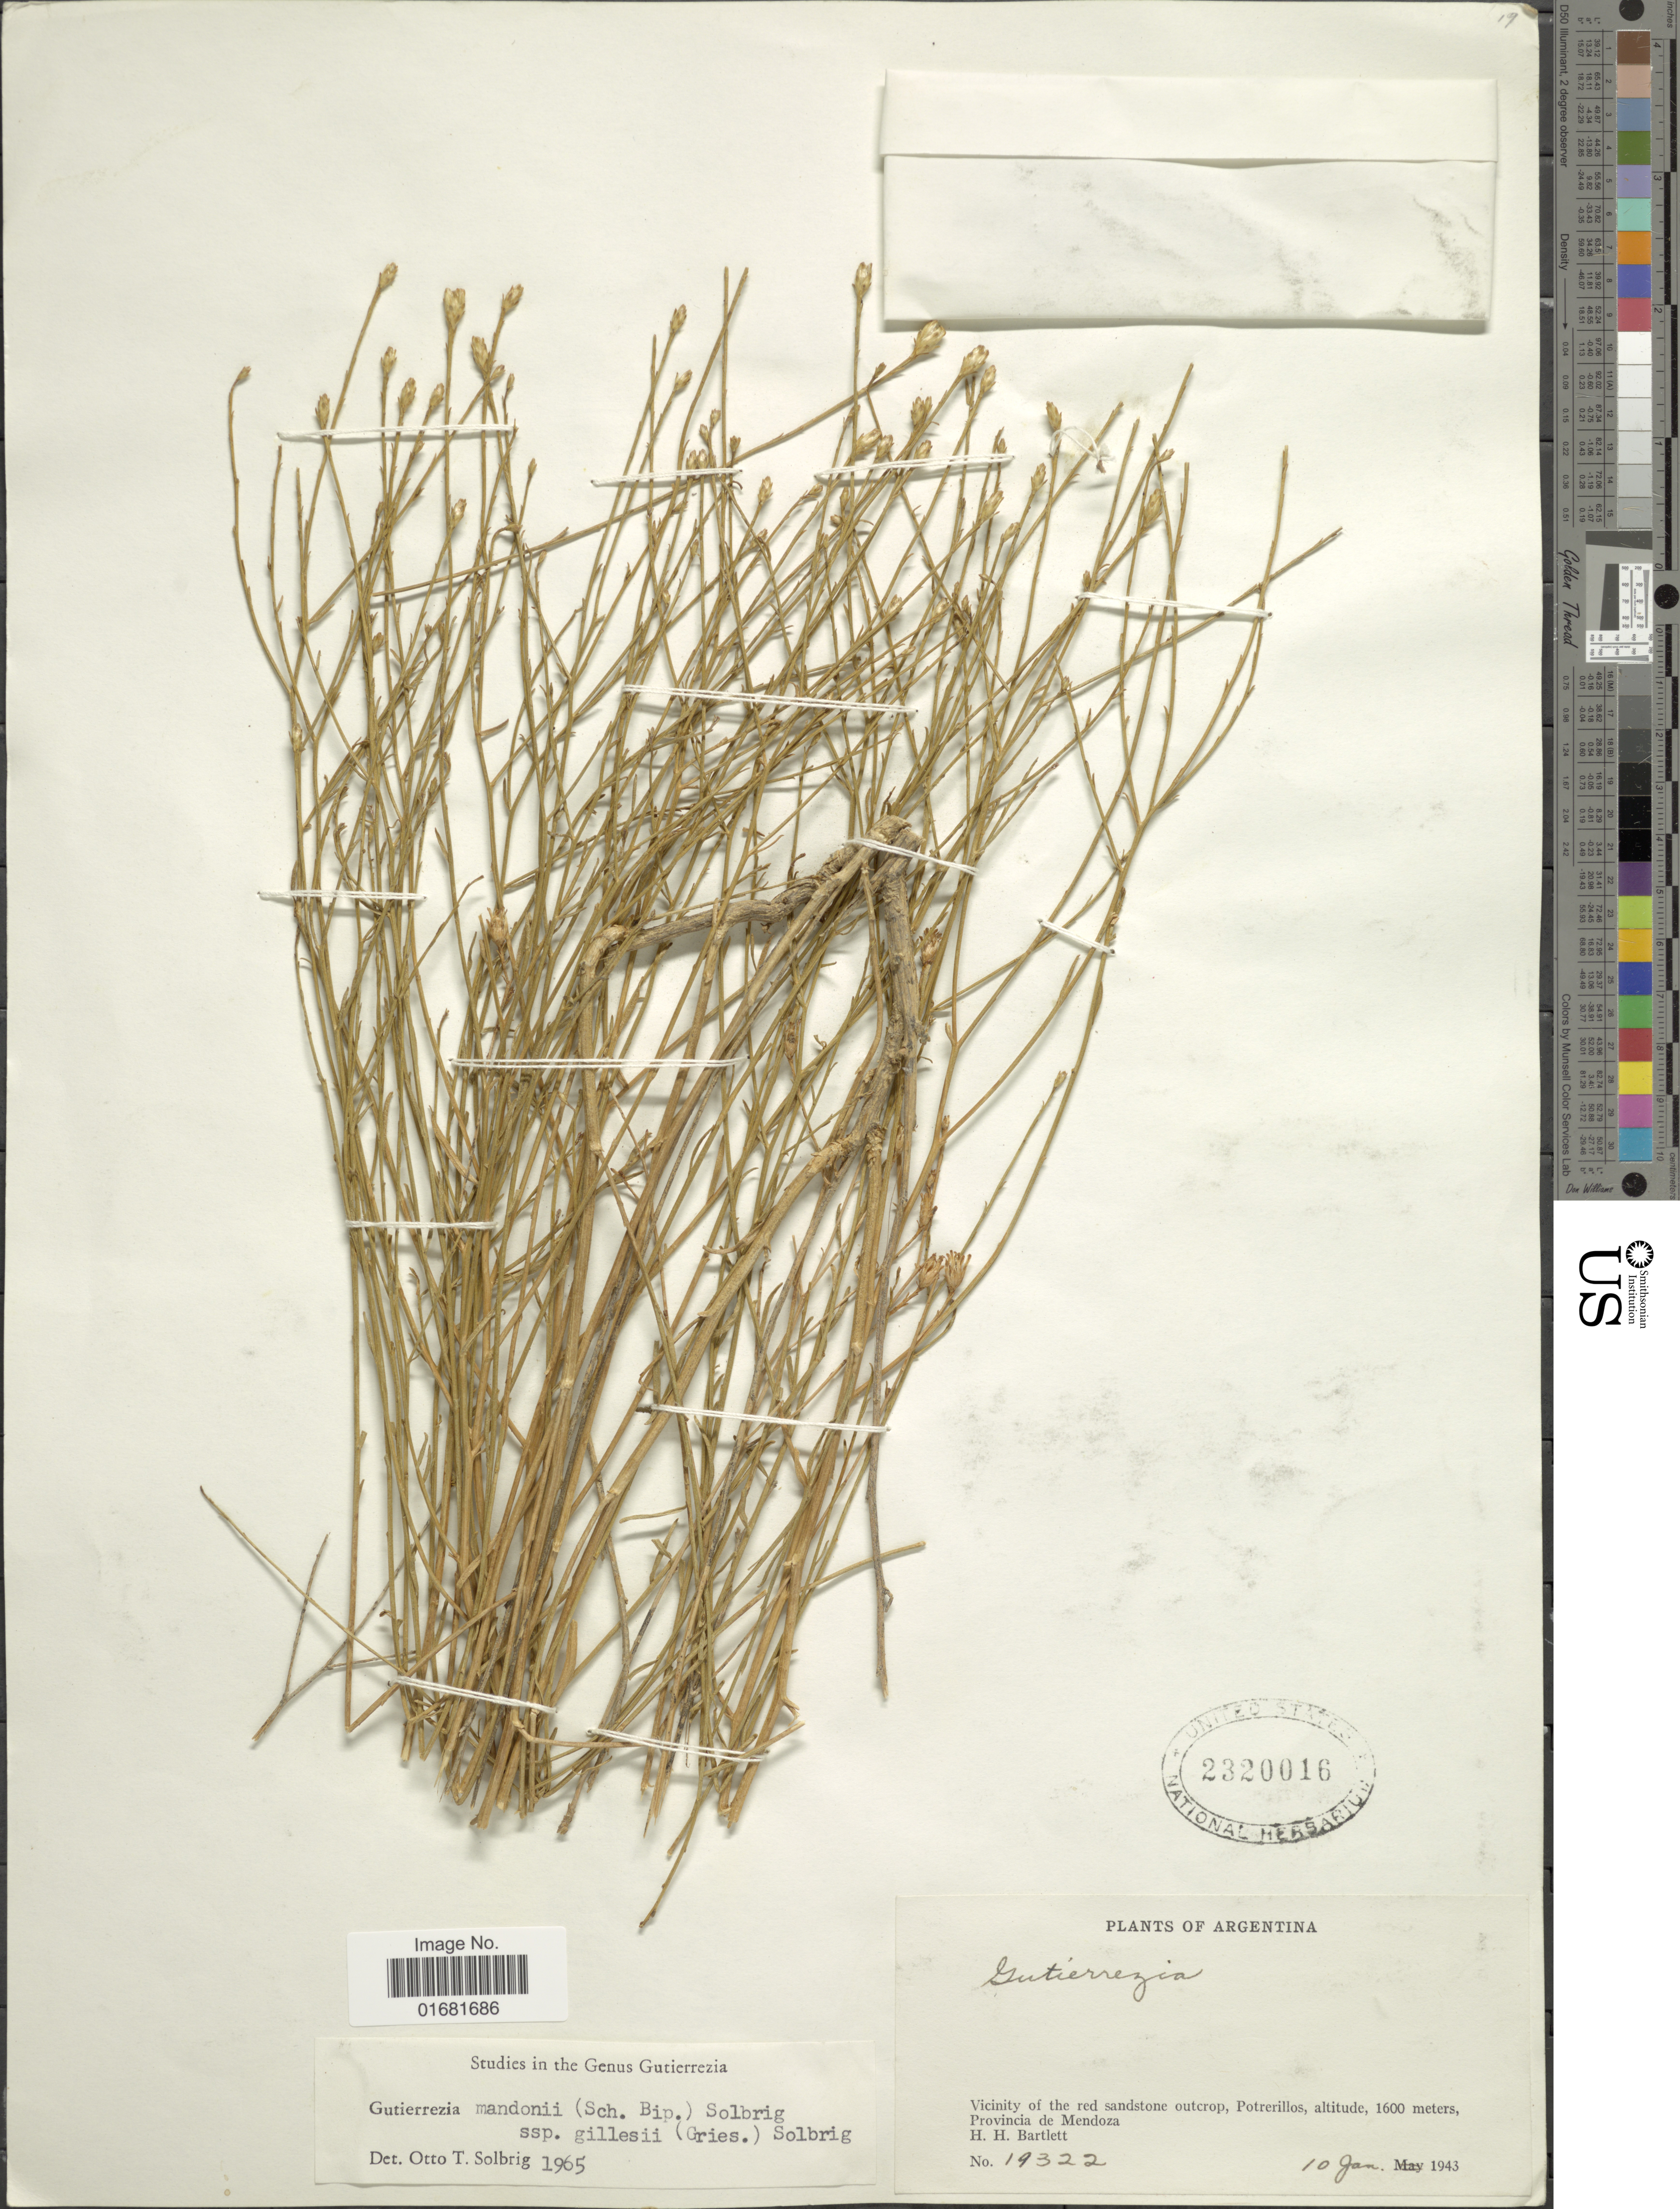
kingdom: Plantae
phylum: Tracheophyta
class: Magnoliopsida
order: Asterales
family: Asteraceae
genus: Gutierrezia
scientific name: Gutierrezia mandonii subsp. gillesii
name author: (Griseb.) Solbrig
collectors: H. H. Bartlett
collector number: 19322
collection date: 1943-01-10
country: Argentina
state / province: Mendoza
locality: Vicinity of red sandstone outcrop, Potrerillos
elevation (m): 1600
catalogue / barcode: US 2320016